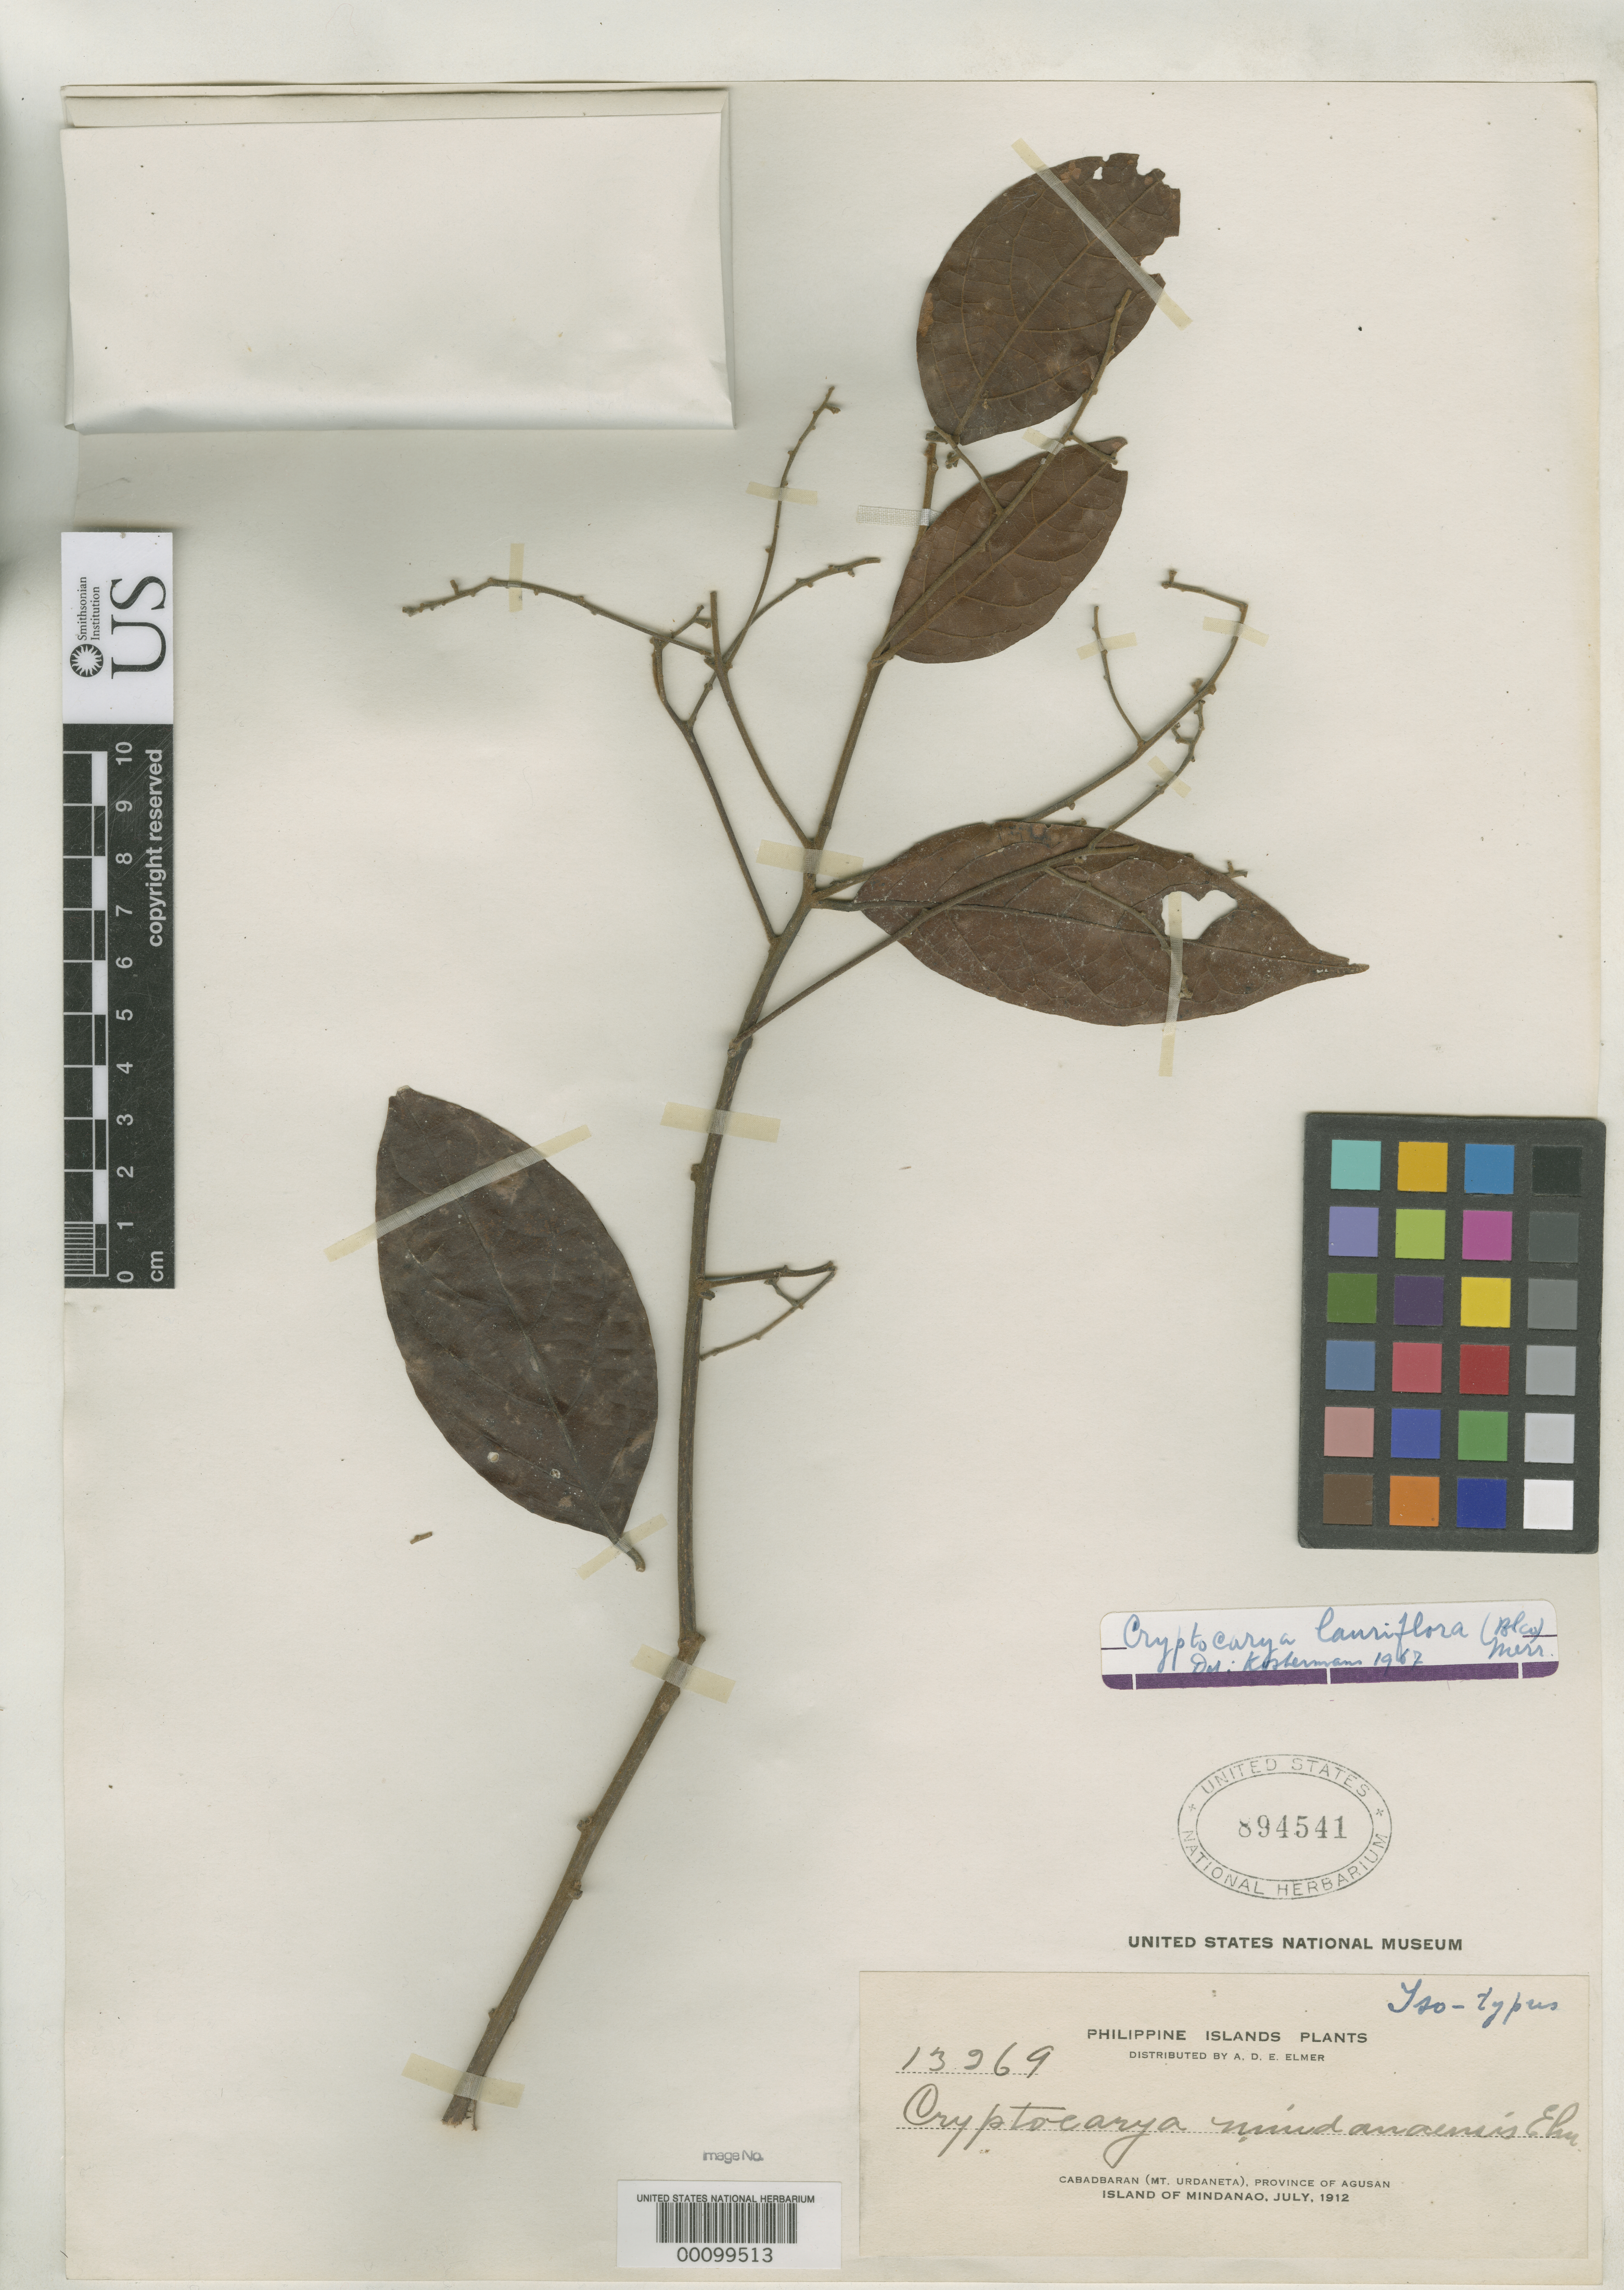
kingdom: Plantae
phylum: Tracheophyta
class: Magnoliopsida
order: Laurales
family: Lauraceae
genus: Cryptocarya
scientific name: Cryptocarya mindanaensis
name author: Elmer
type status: Isotype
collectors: A. D. E. Elmer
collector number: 13269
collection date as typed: Jul 1912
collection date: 1912-07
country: Philippines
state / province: Caraga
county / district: Agusan del Norte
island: Mindanao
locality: Cabadbaran, Mt. Urdaneta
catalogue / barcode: US 894541